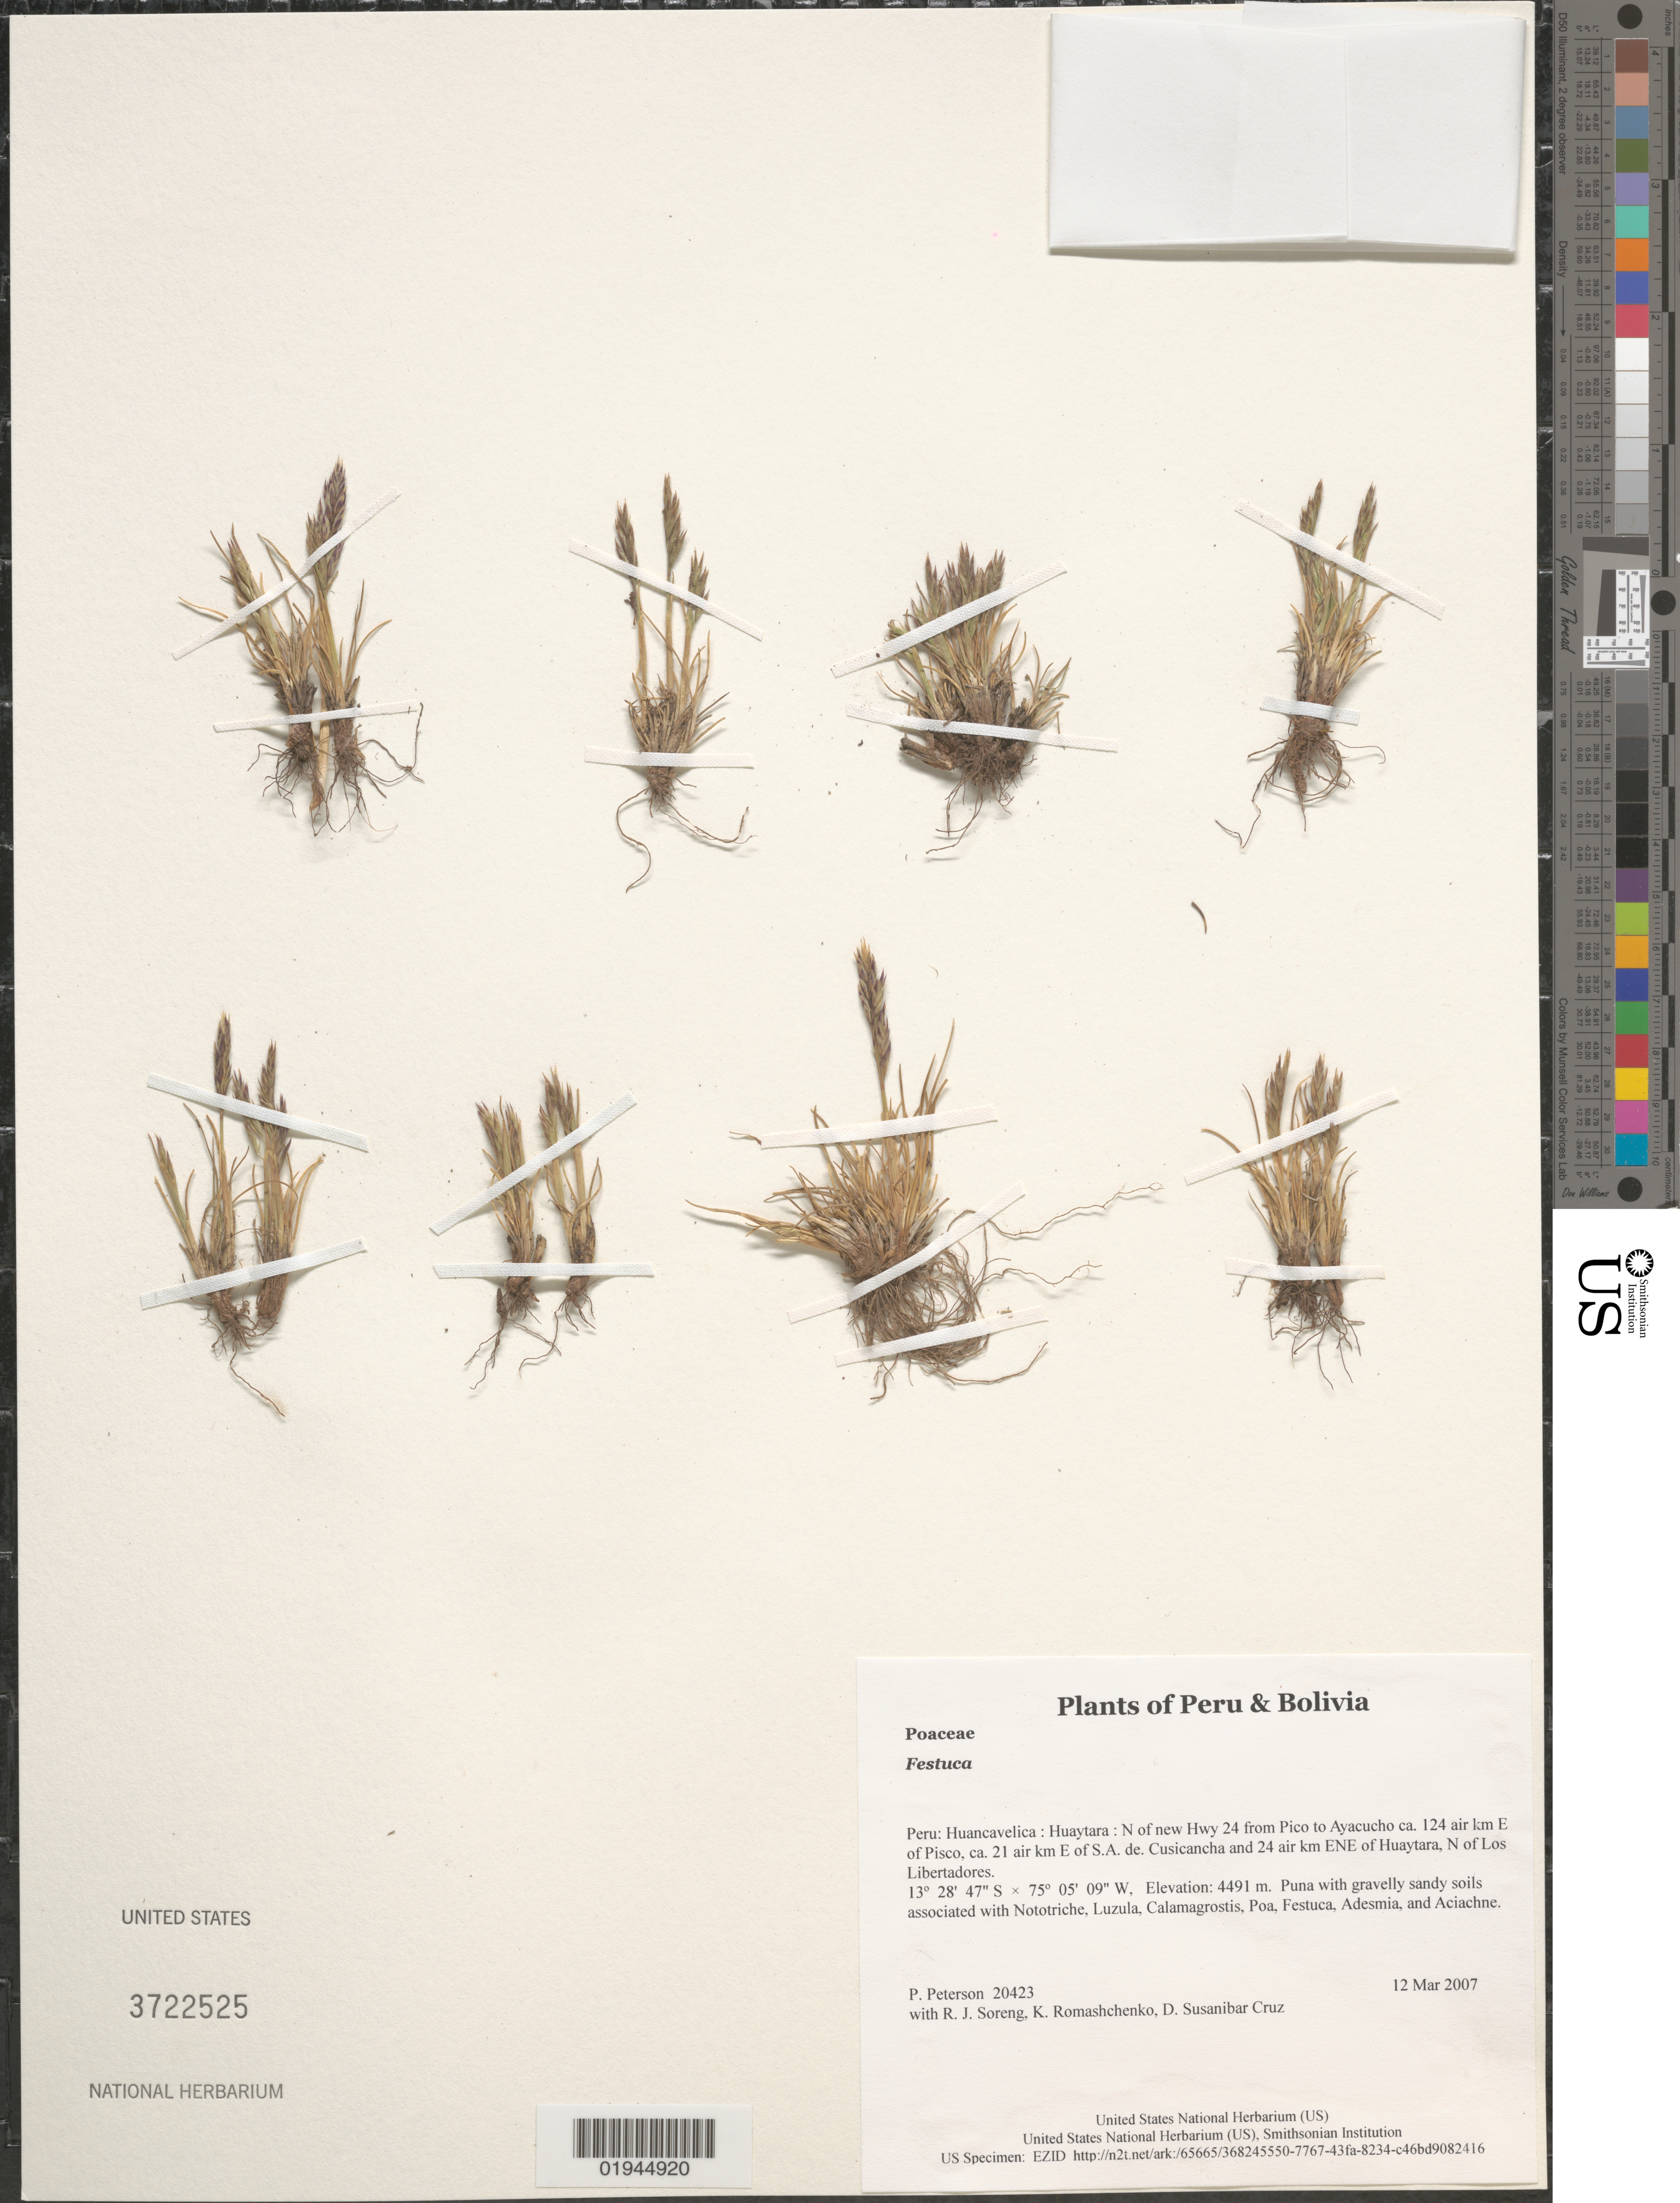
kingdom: Plantae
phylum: Tracheophyta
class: Liliopsida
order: Poales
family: Poaceae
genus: Festuca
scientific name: Festuca sp.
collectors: P. M. Peterson, R. J. Soreng, K. Romashchenko & D. Susanibar Cruz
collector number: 20423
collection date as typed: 12 Mar 2007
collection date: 2007-03-12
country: Peru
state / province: Huancavelica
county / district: Huaytara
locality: N of new Hwy 24 from Pico to Ayacucho ca. 124 air km E of Pisco, ca. 21 air km E of S.A. de. Cusicancha and 24 air km ENE of Huaytara, N of Los Libertadores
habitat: Puna with gravelly sandy soils associated with Nototriche, Luzula, Calamagrostis, Poa, Festuca, Adesmia, and Aciachne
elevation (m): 4491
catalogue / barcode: US 3722525